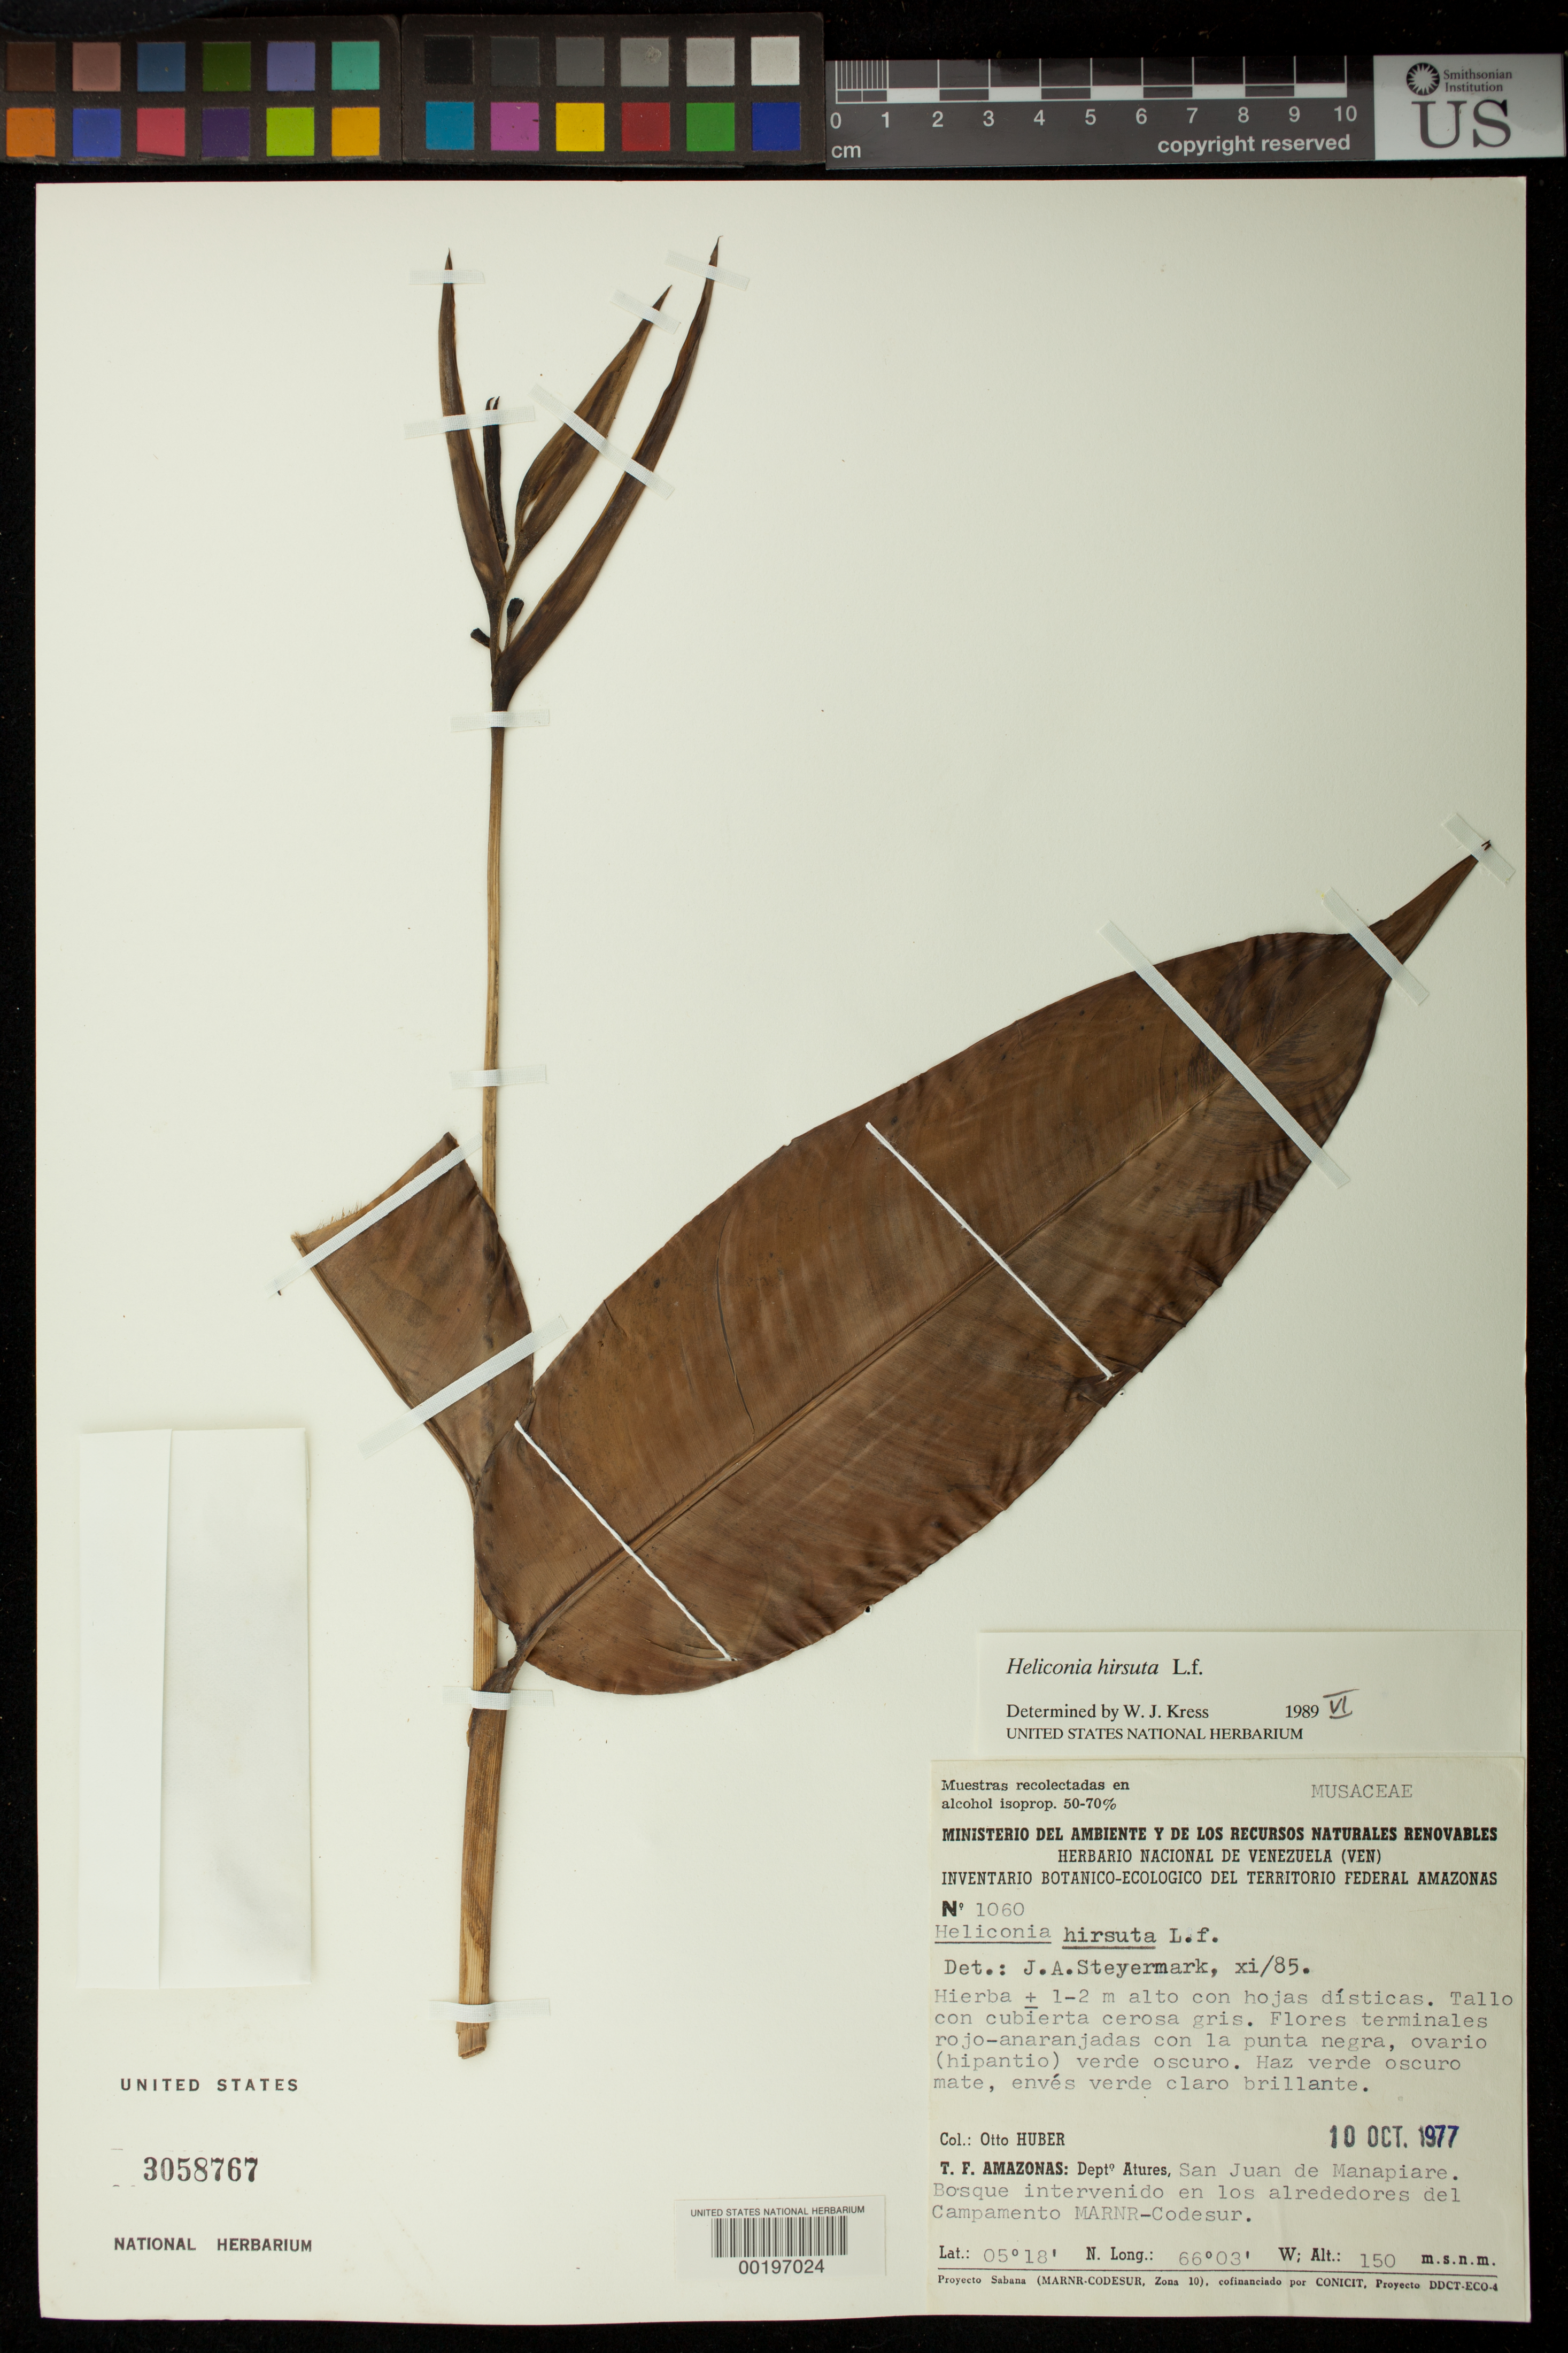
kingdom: Plantae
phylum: Tracheophyta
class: Liliopsida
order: Zingiberales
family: Heliconiaceae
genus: Heliconia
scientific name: Heliconia hirsuta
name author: L. f.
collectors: O. Huber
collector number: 1060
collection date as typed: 10 Oct 1977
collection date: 1977-10-10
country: Venezuela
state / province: Amazonas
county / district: Atures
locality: San juan de manapiare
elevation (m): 150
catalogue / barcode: US 3058767